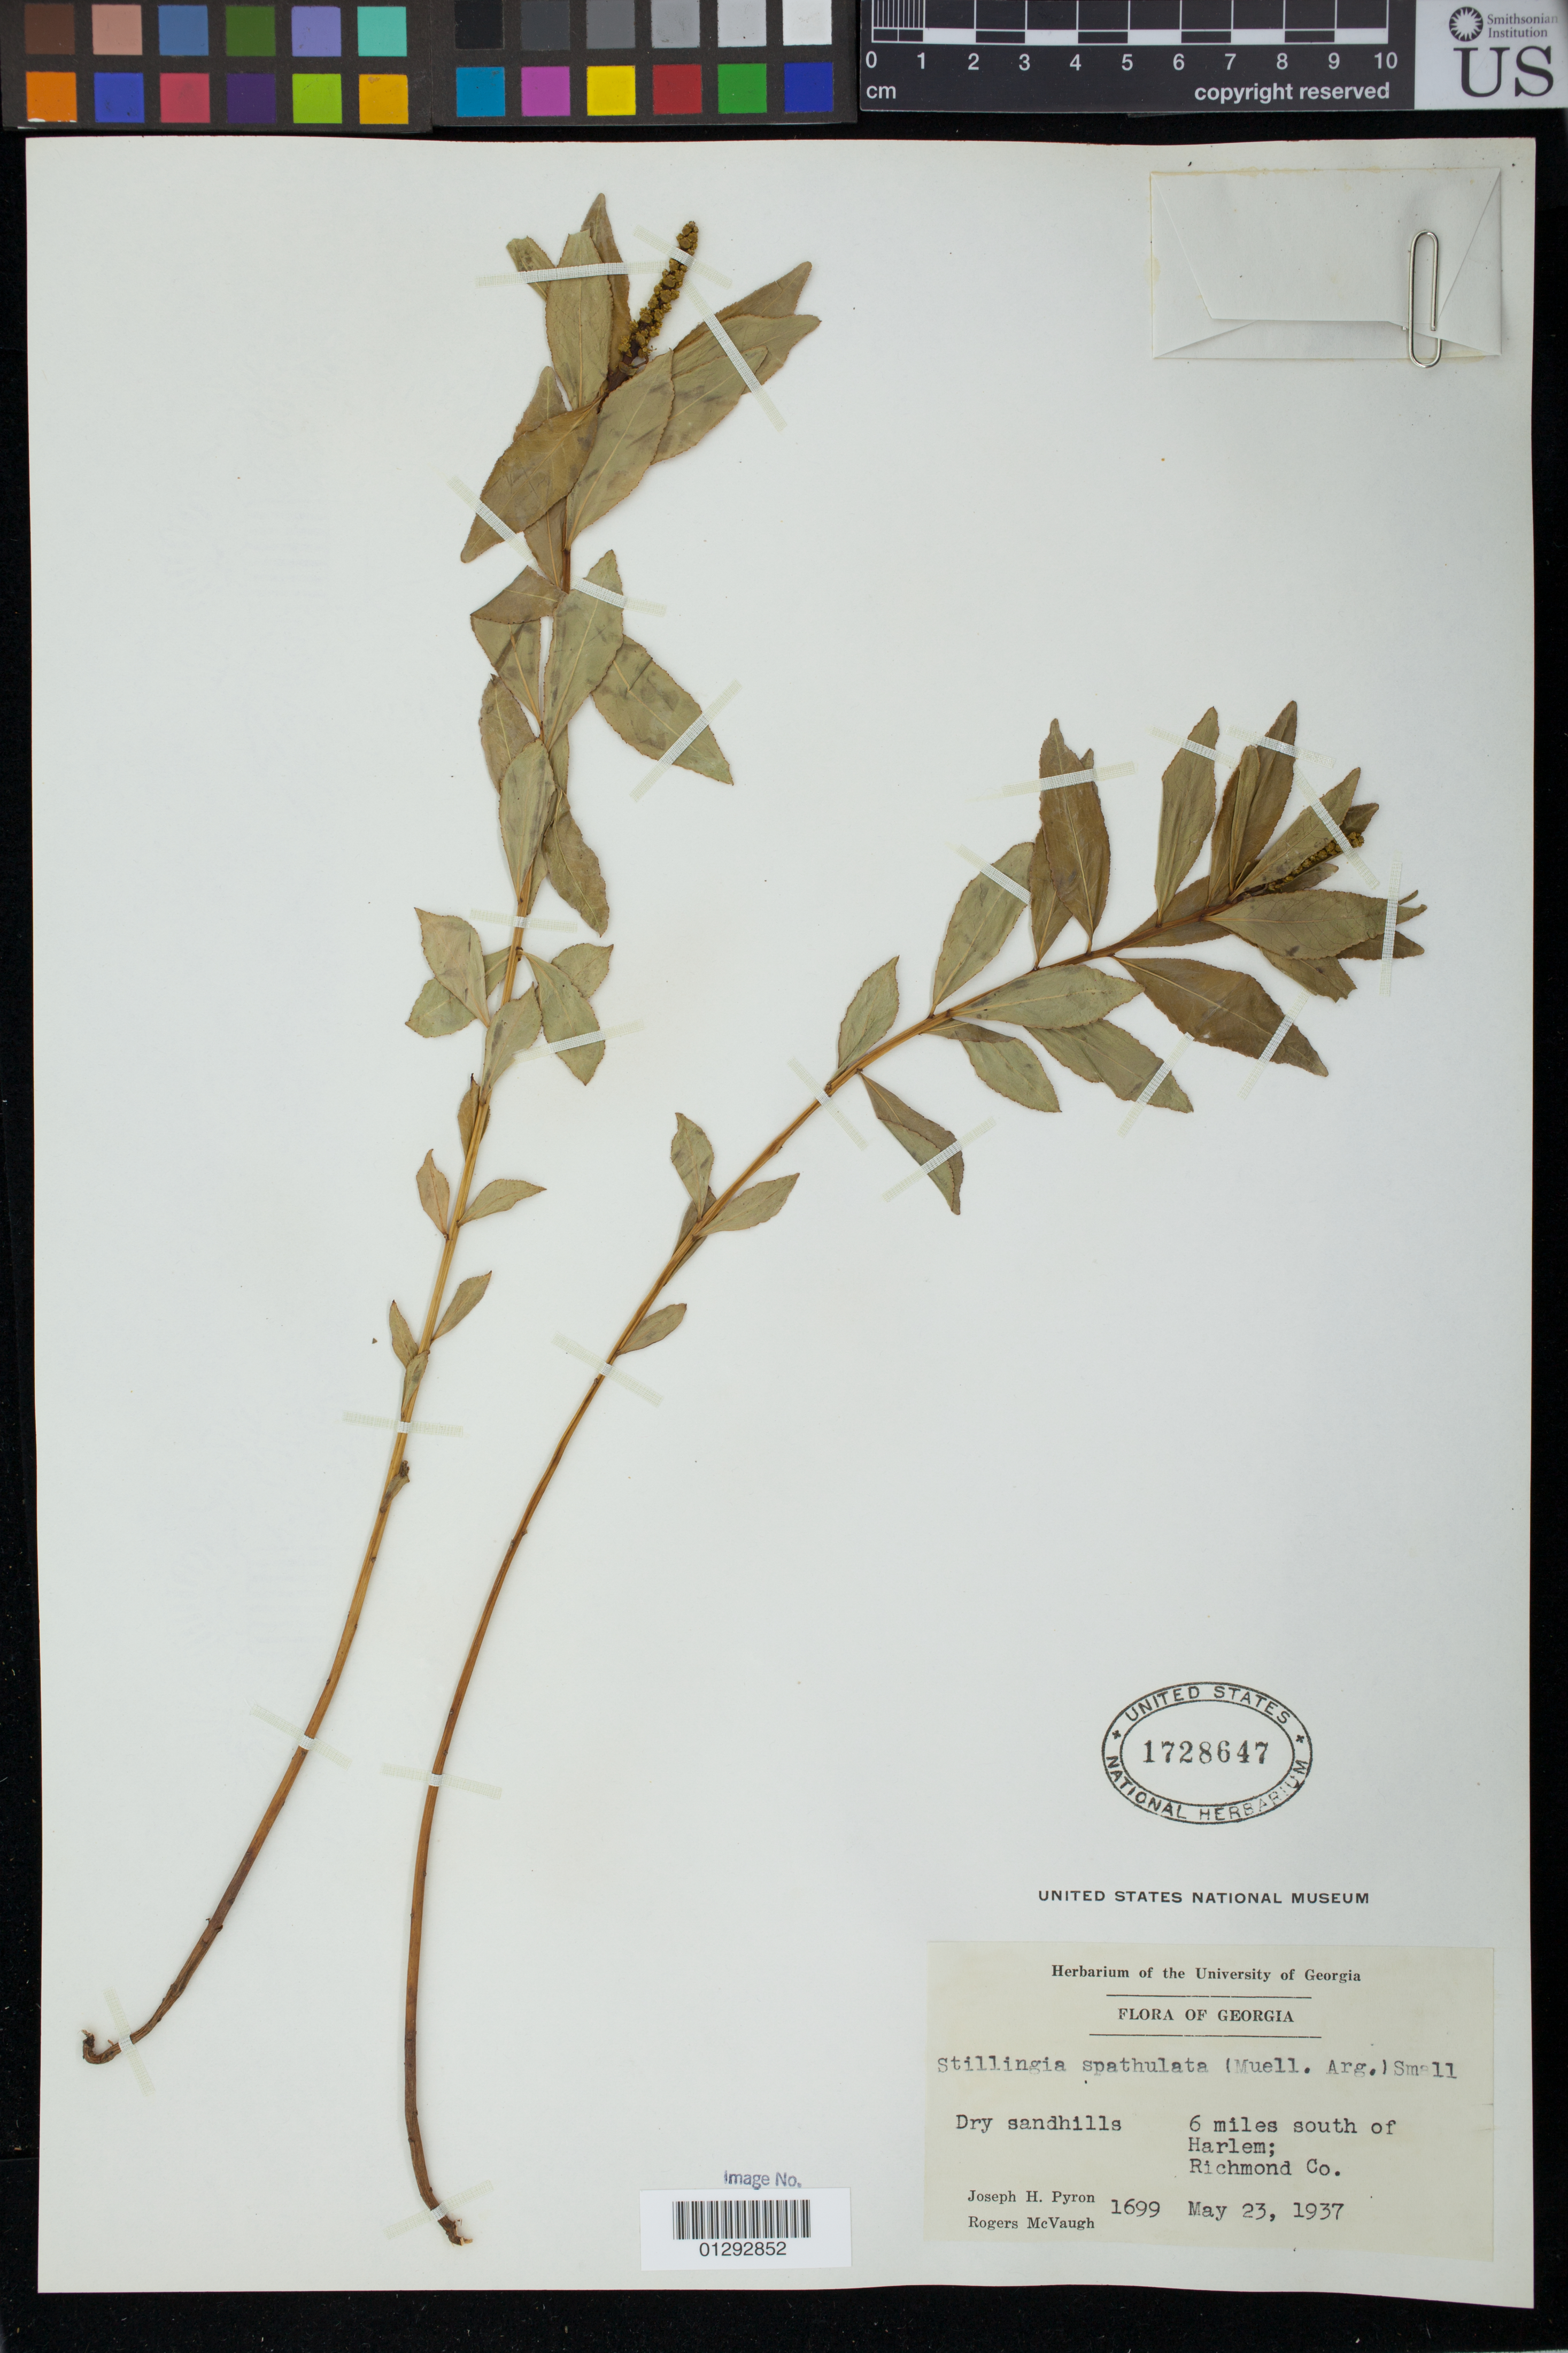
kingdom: Plantae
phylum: Tracheophyta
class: Magnoliopsida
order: Malpighiales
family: Euphorbiaceae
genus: Stillingia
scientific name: Stillingia sylvatica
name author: L.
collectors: J. H. Pyron & R. McVaugh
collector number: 1699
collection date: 1937-05-23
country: United States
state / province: Georgia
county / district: Richmond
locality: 6 miles south of Harlem.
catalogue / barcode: US 1728647